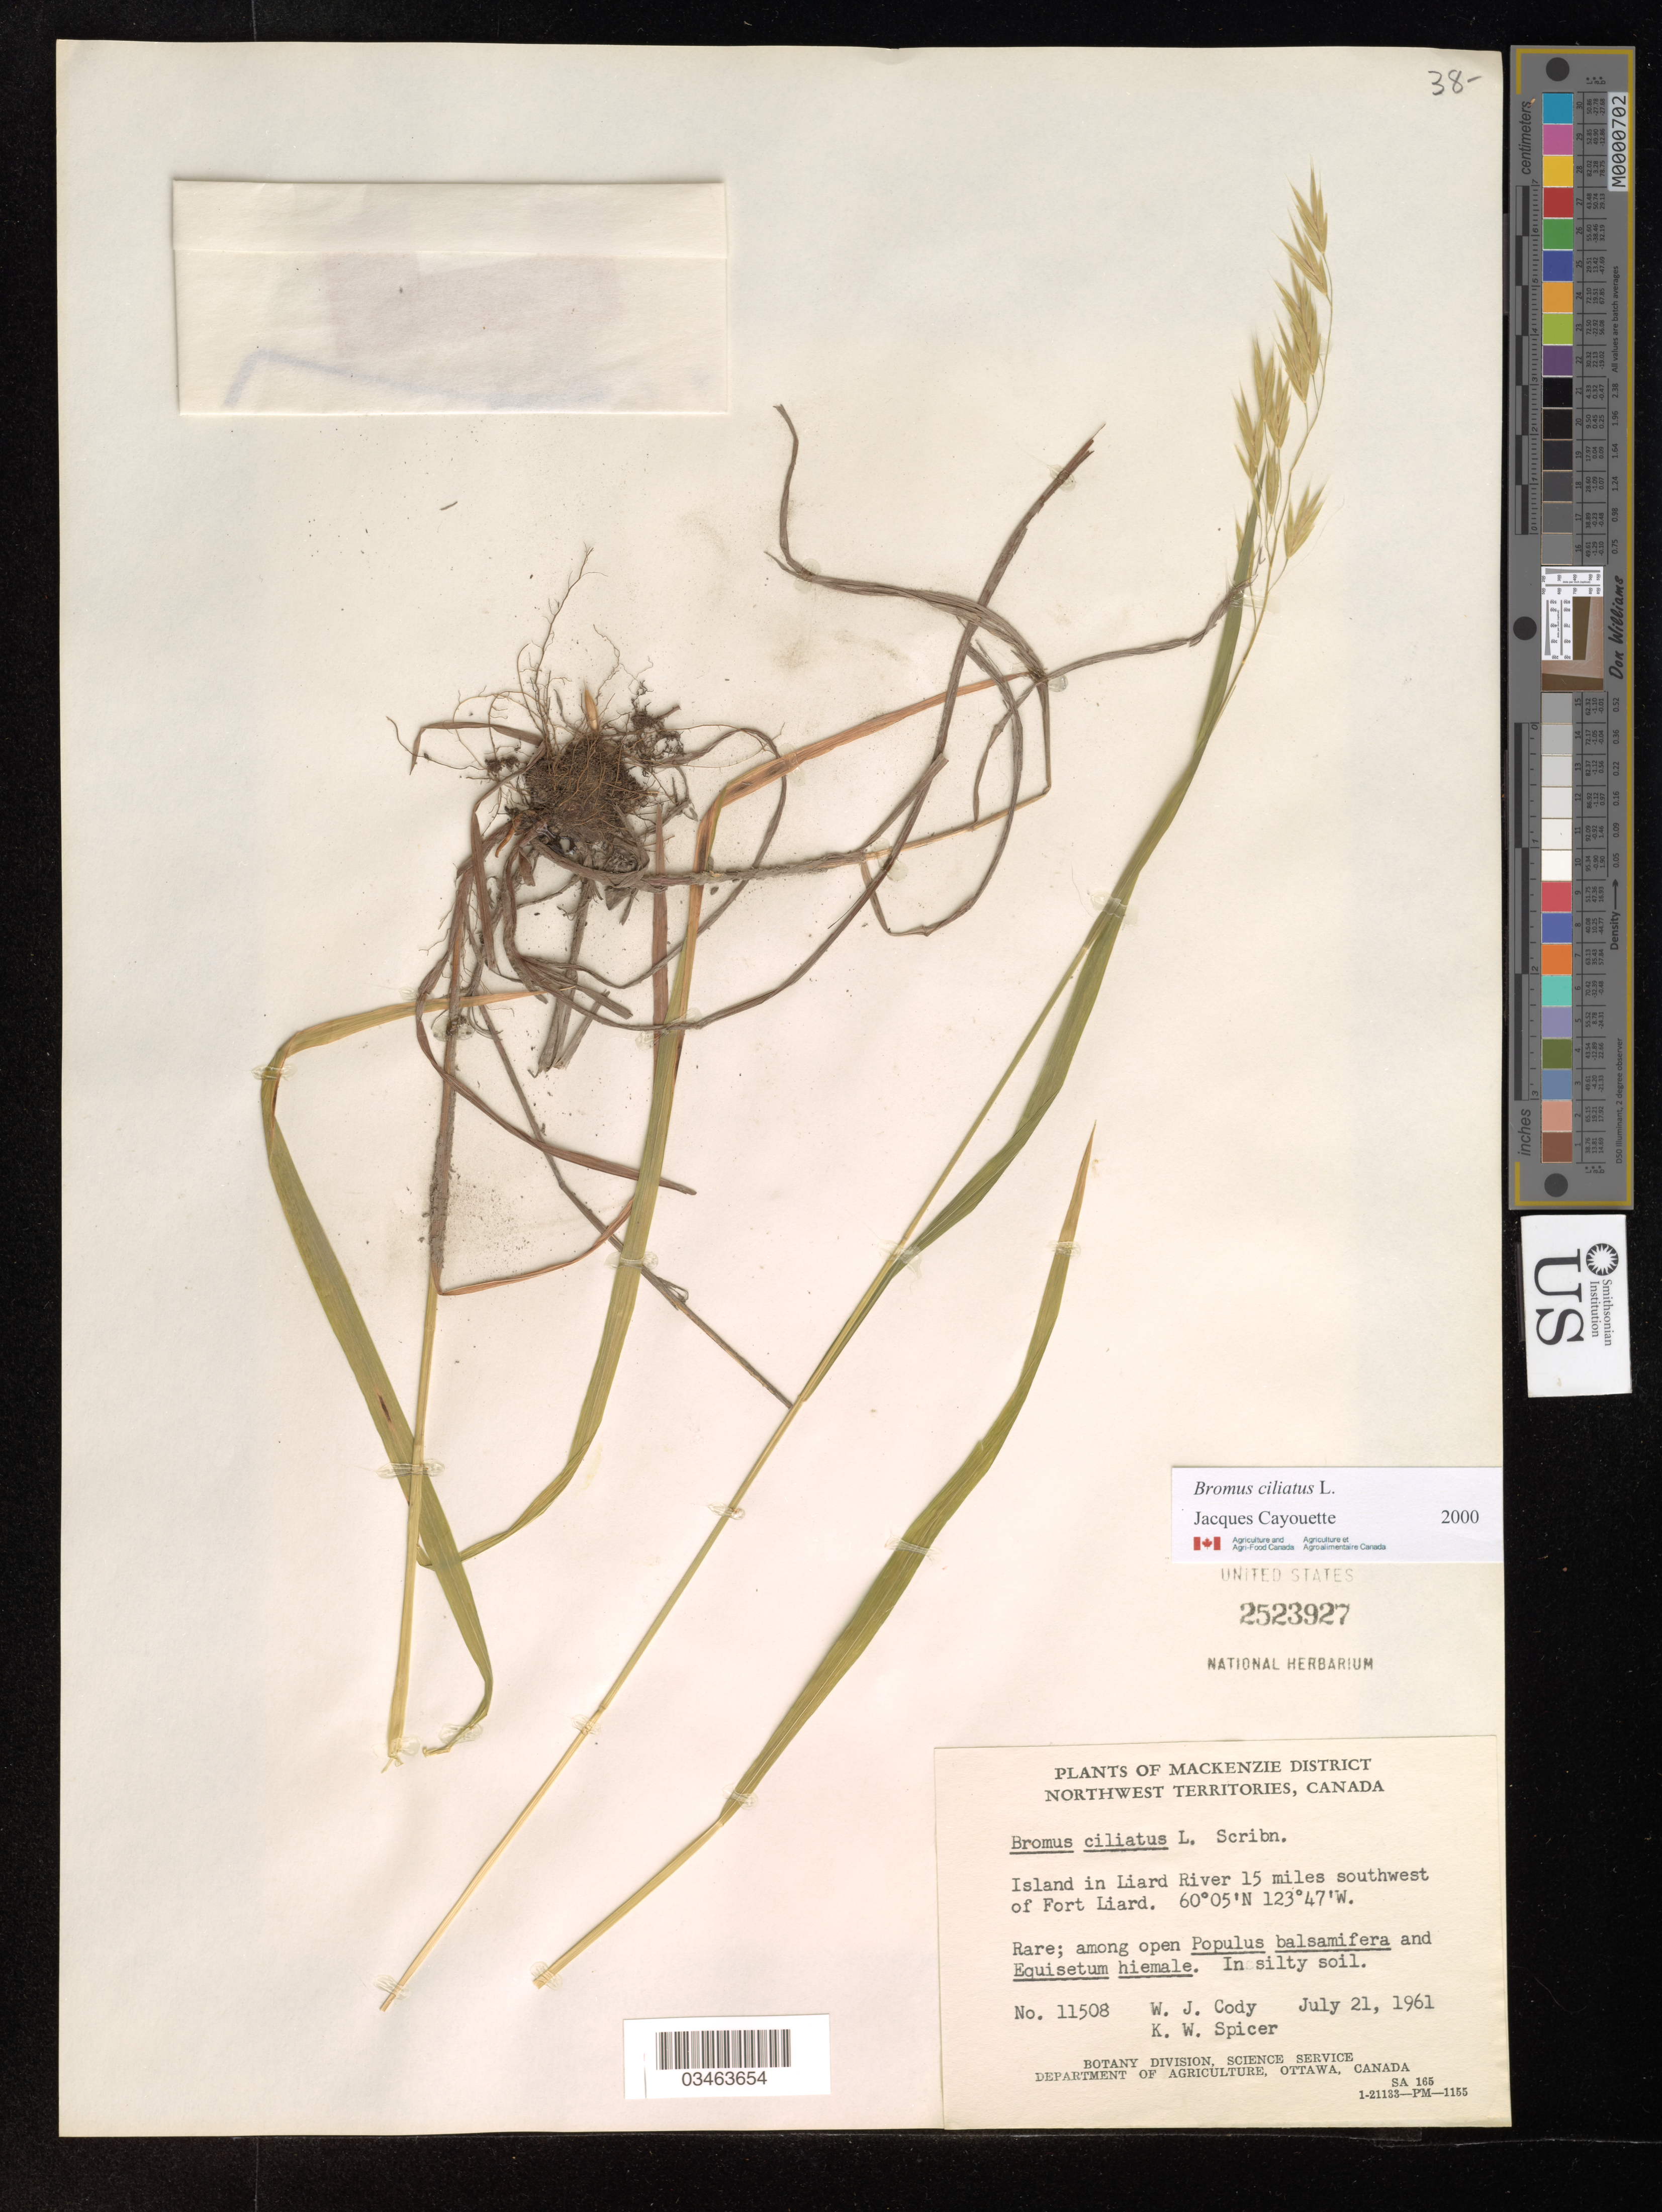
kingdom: Plantae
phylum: Tracheophyta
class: Liliopsida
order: Poales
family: Poaceae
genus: Bromus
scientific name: Bromus ciliatus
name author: L.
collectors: W. Cody & K. Spicer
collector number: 11508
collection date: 1961-07-21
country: Canada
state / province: Northwest Territories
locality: Mackenzie District. Island in Liard River 15 miles southwest of Fort Liard.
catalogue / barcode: US 2523927